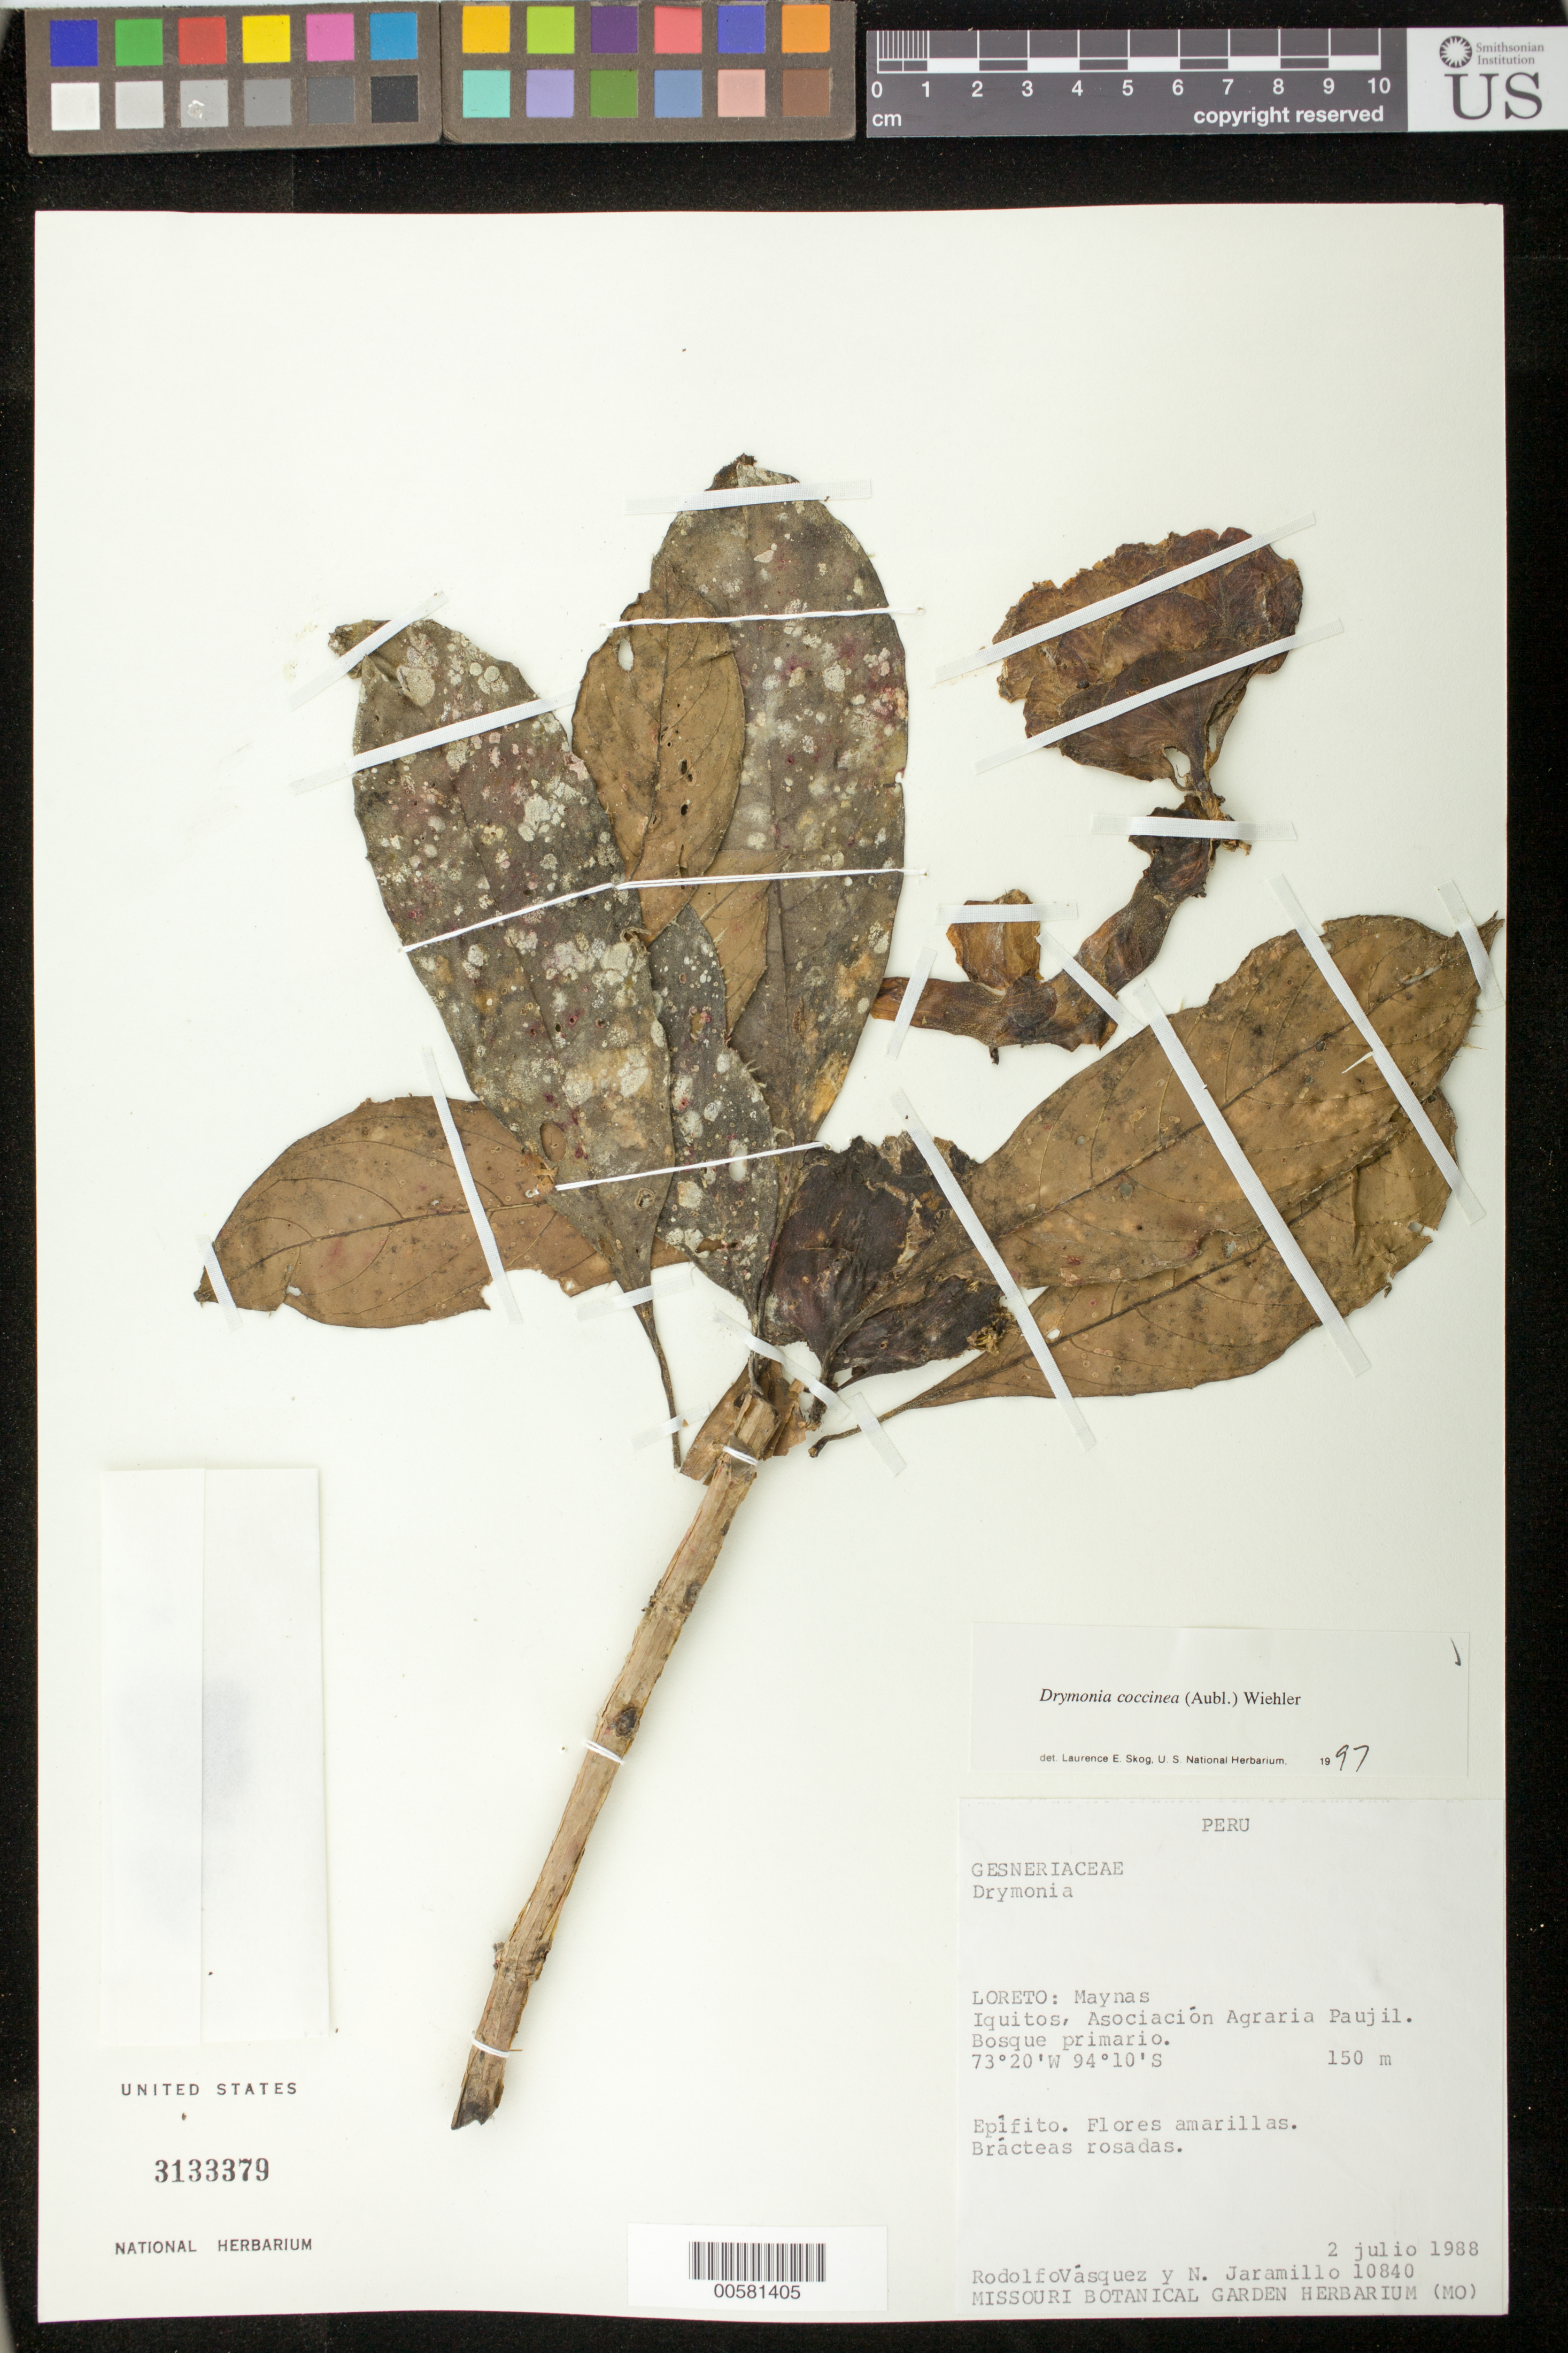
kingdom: Plantae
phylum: Tracheophyta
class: Magnoliopsida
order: Lamiales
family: Gesneriaceae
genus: Drymonia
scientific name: Drymonia coccinea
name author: (Aubl.) Wiehler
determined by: Skog, Laurence E.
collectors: R. Vásquez & N. Jaramillo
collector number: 10840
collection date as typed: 02 Jul 1988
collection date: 1988-07-02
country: Peru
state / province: Loreto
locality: Maynas; Iquitos, Asociación Agraria Paujil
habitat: Bosque primario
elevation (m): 150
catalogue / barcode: US 3133379